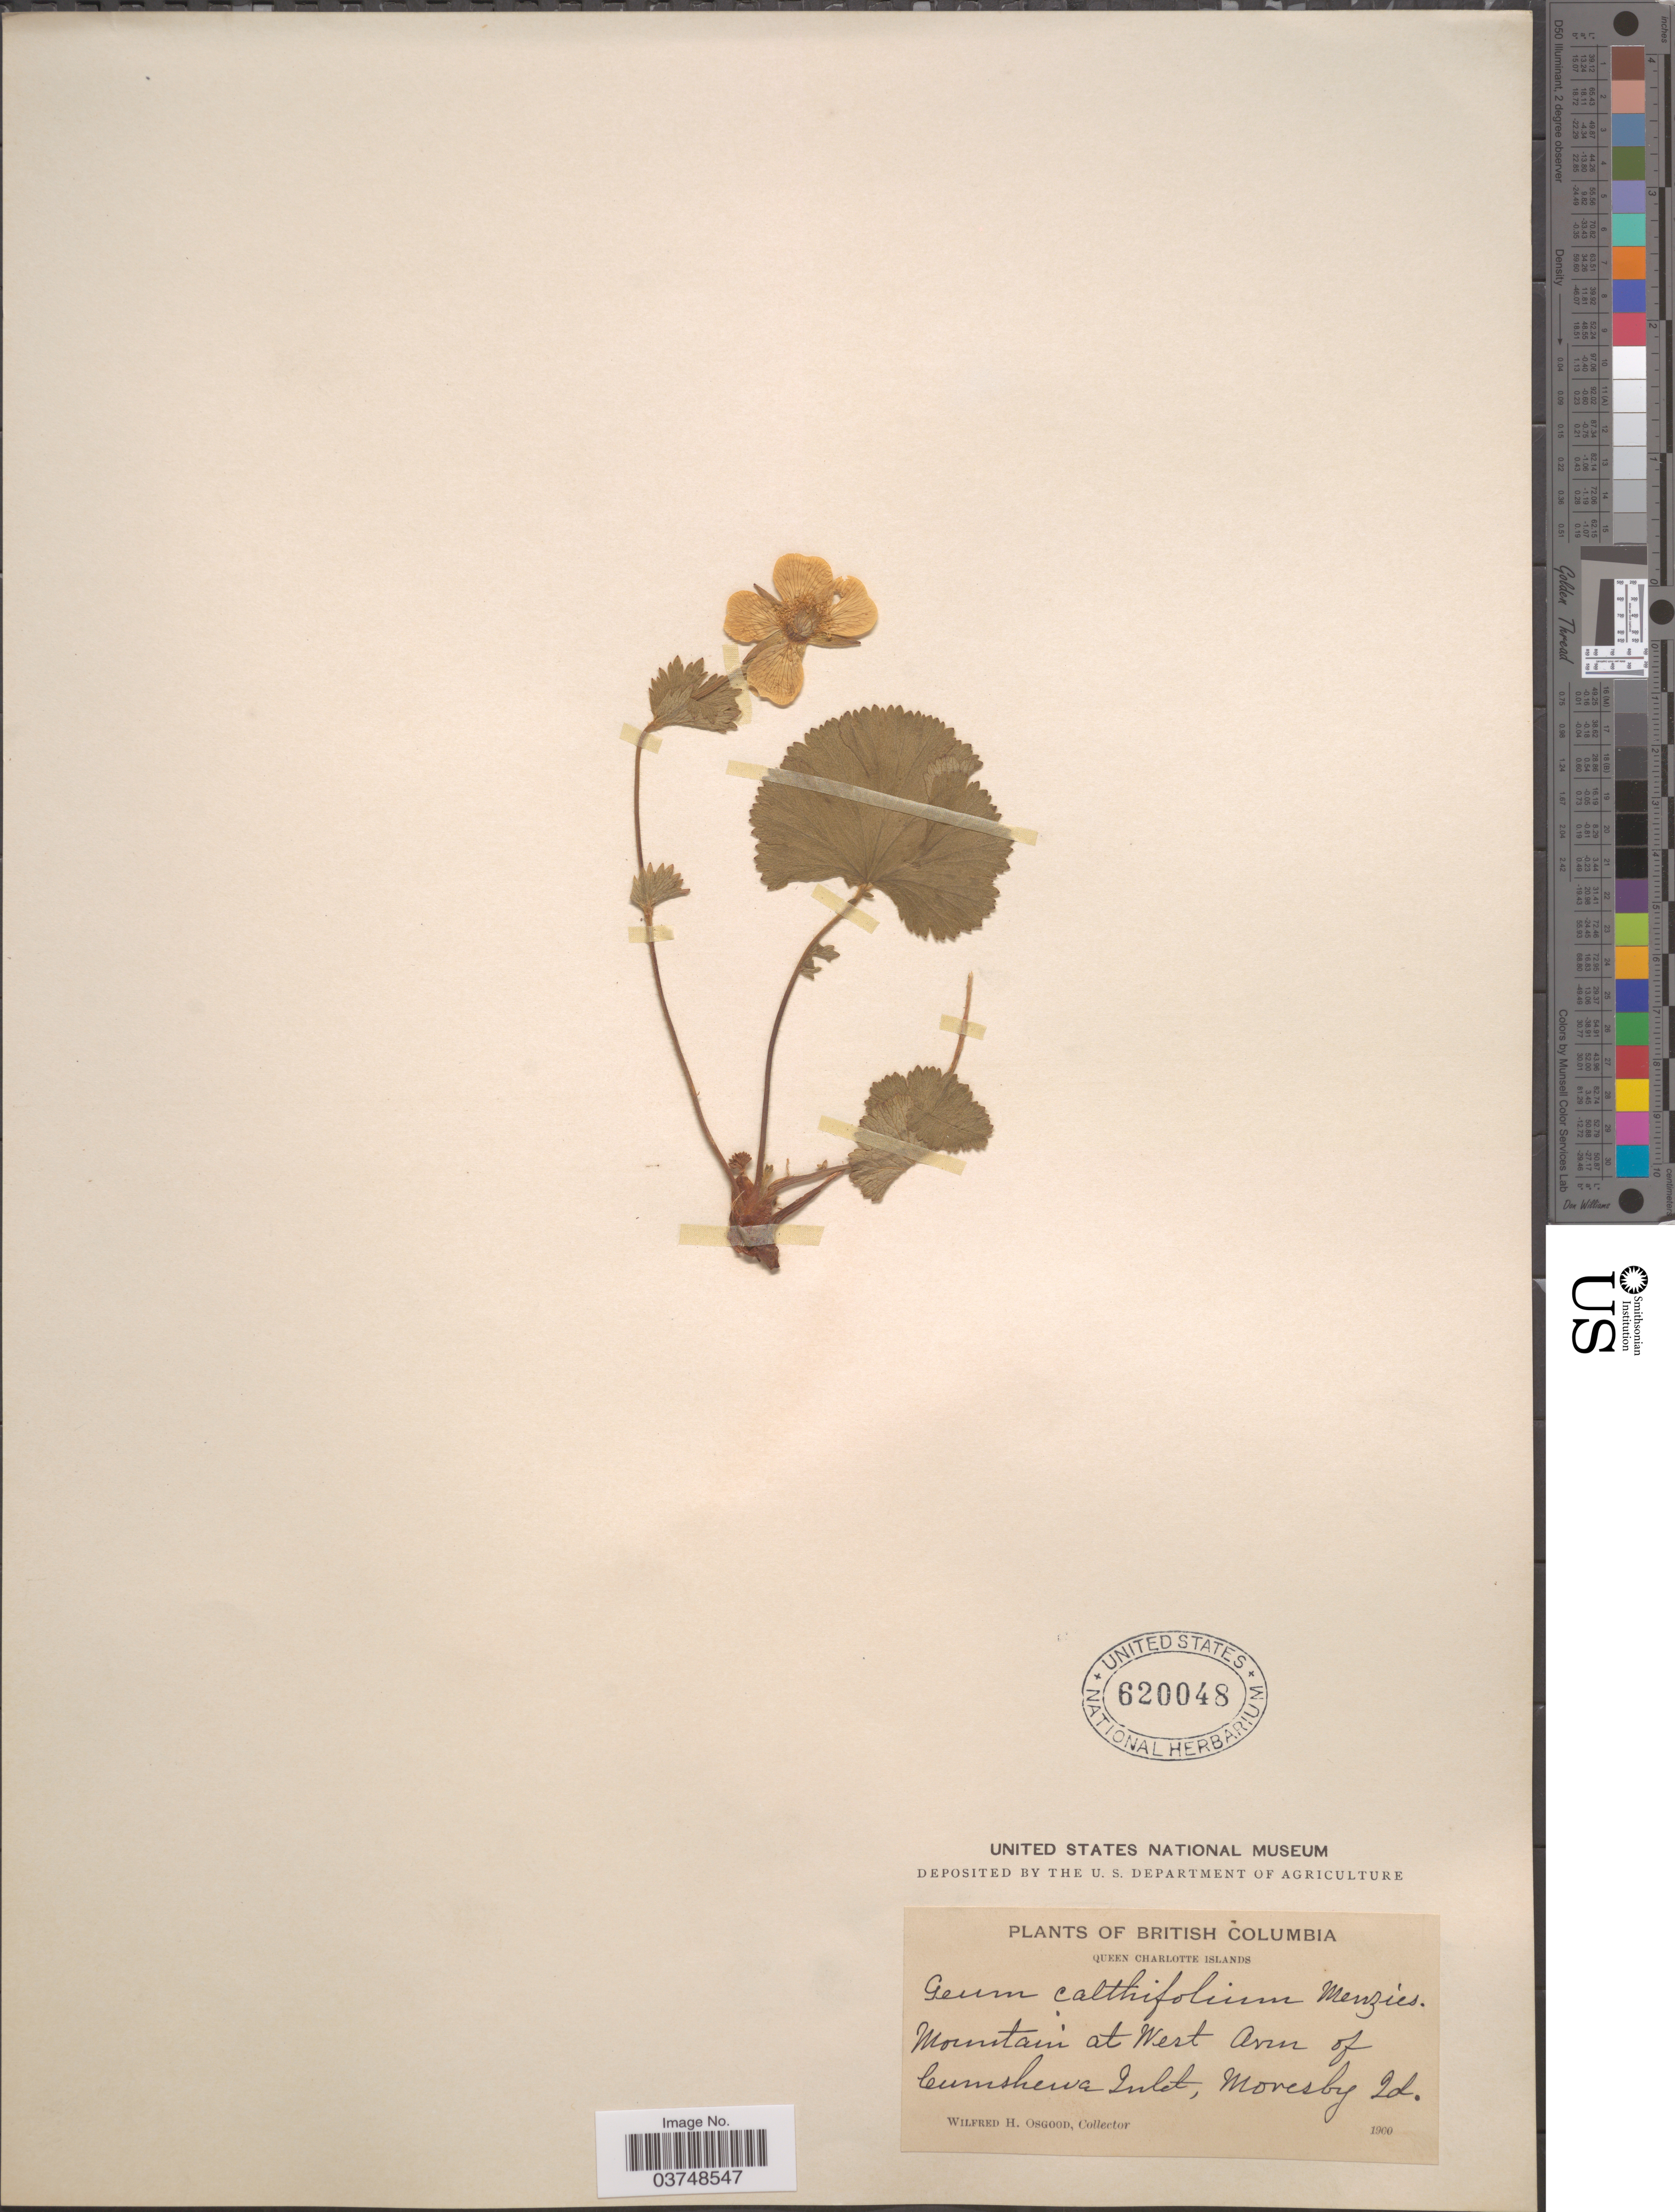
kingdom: Plantae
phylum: Tracheophyta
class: Magnoliopsida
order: Rosales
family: Rosaceae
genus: Geum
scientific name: Geum calthifolium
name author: Menzies ex Sm.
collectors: W. Osgood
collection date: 1900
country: Canada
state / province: British Columbia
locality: Queen Charlotte Islands. Mountain at West Ann of Cumshewa Inlet, Moresby Id.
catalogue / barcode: US 620048